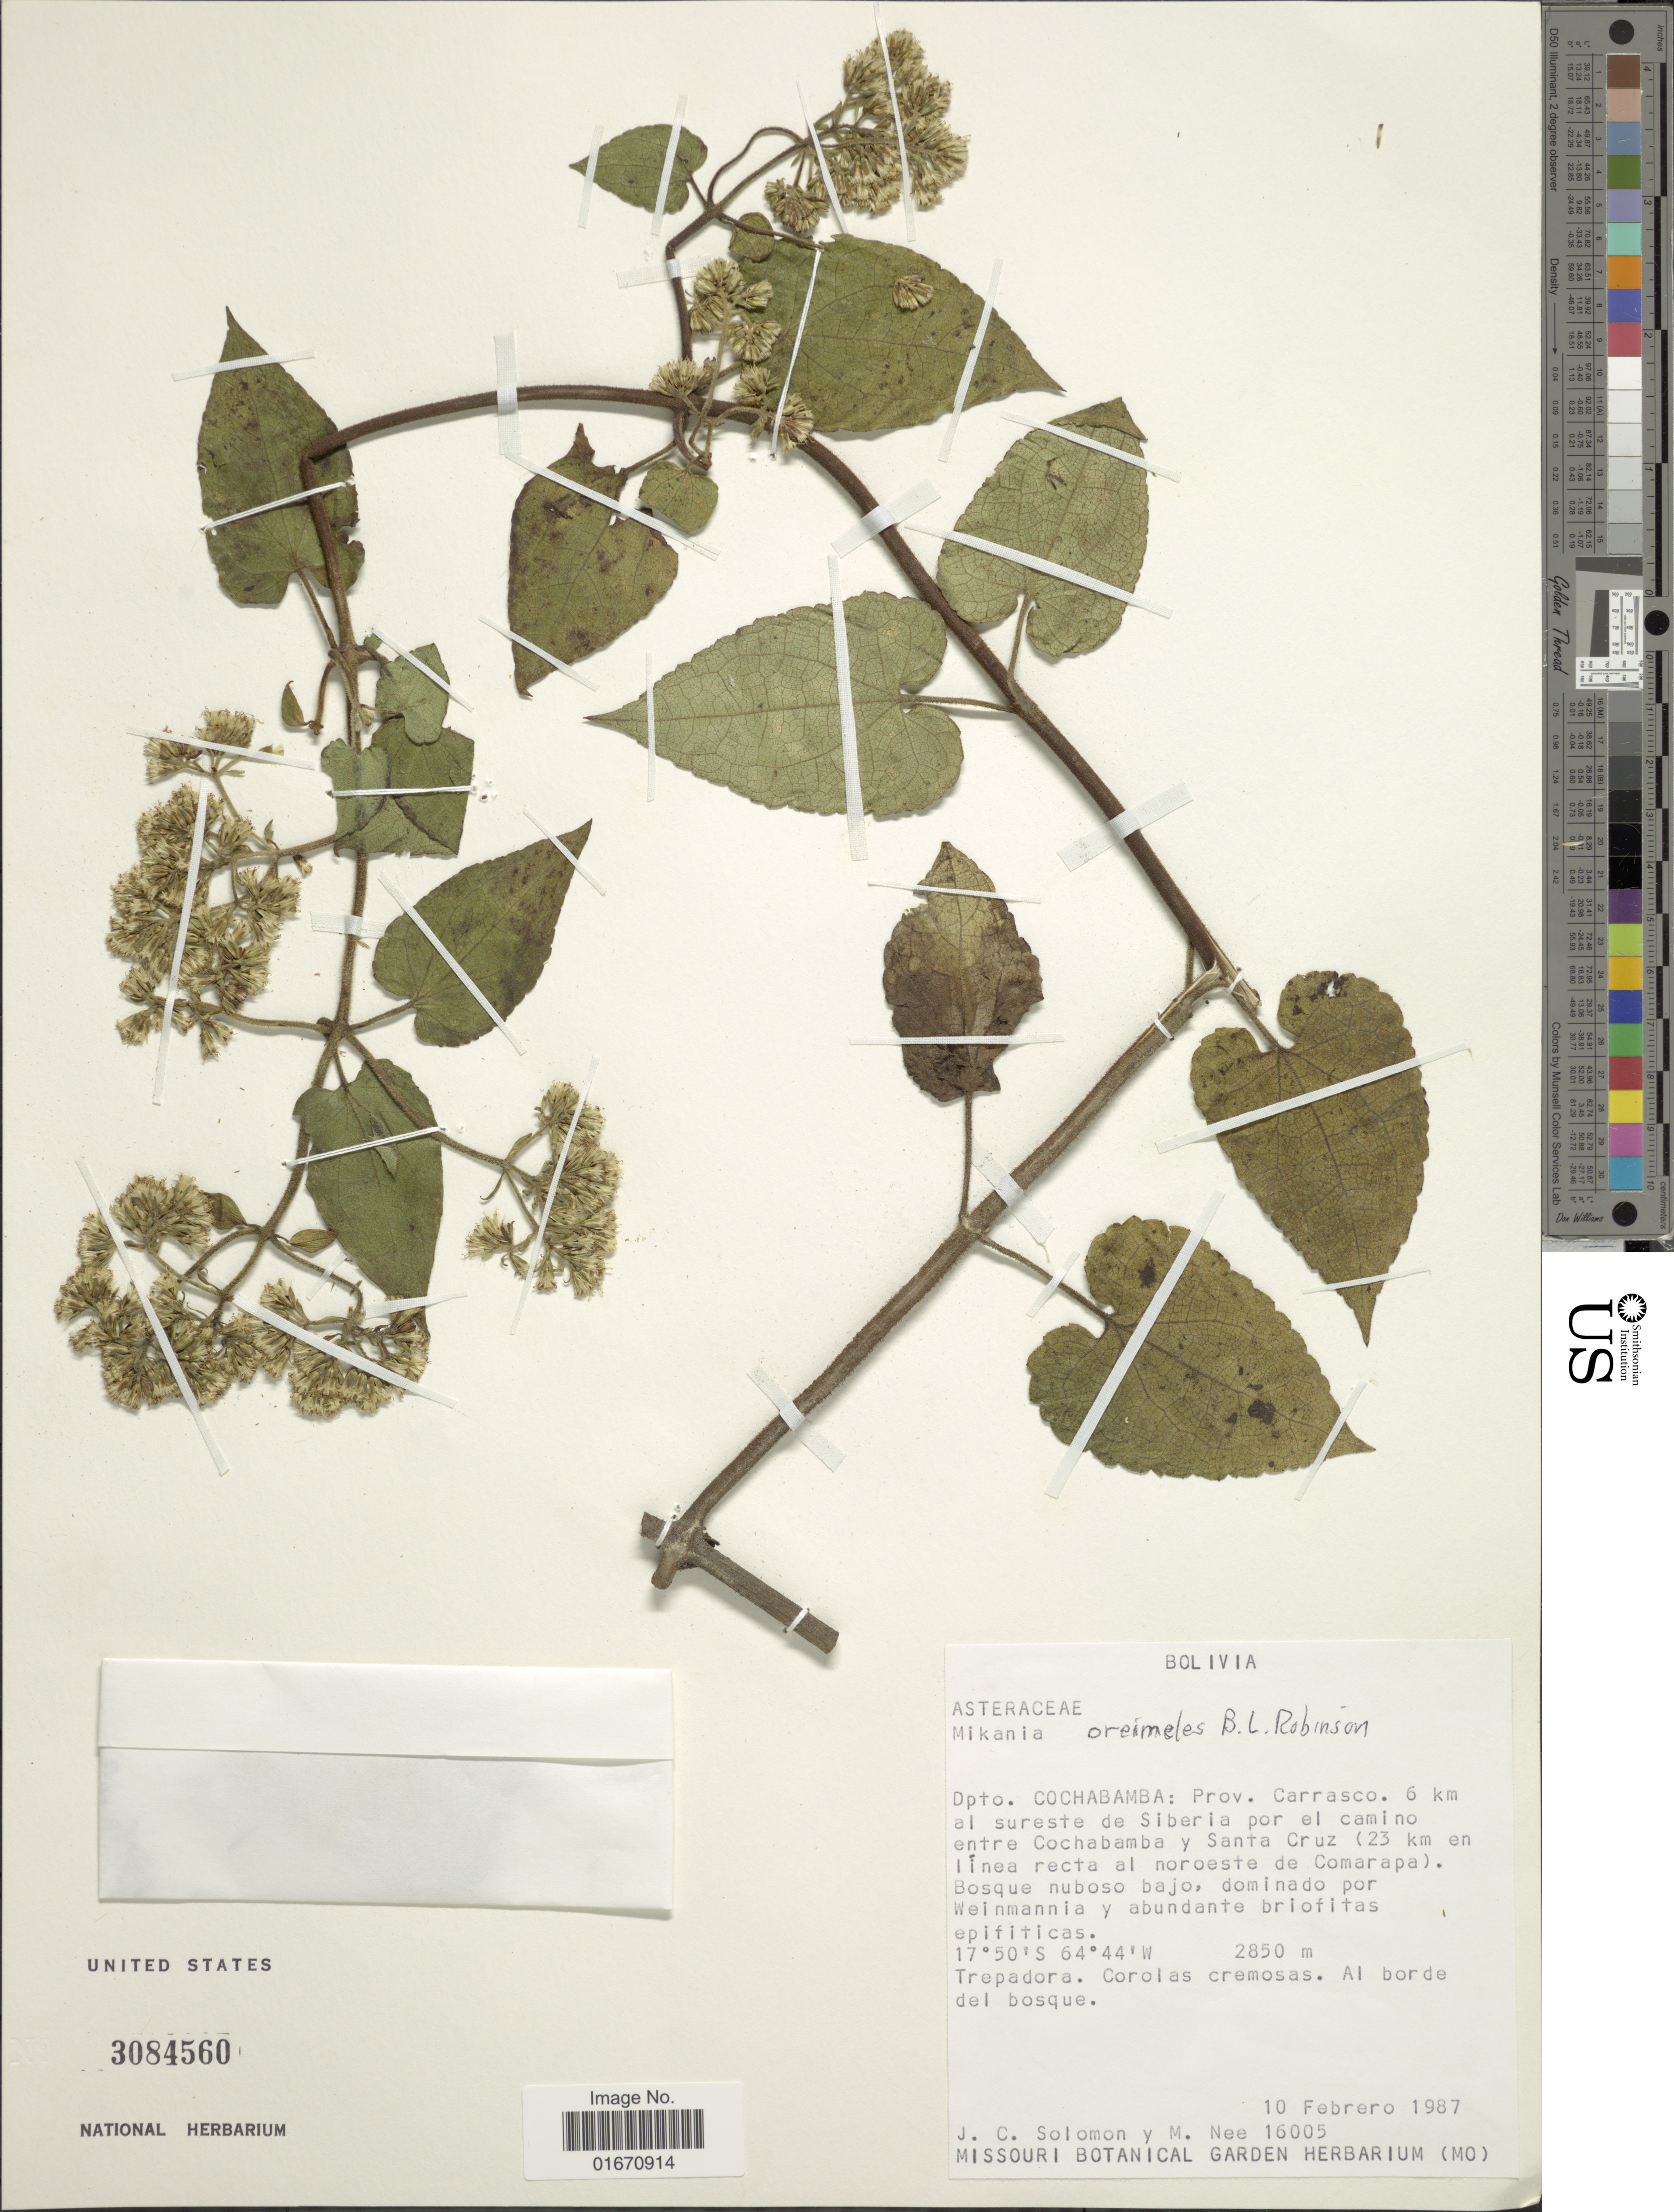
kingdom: Plantae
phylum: Tracheophyta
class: Magnoliopsida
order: Asterales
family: Asteraceae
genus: Mikania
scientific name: Mikania oreimeles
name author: B.L. Rob.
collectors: J. C. Solomon & M. Nee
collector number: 16005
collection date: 1987-02-10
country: Bolivia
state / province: Cochabamba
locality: Prov. Carrasco 6 km al sureste de Siberia por el camino entre Cochabamba y Santa Cruz (23 km en linea recta al noroeste de Comarapa)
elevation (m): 2850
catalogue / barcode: US 3084560